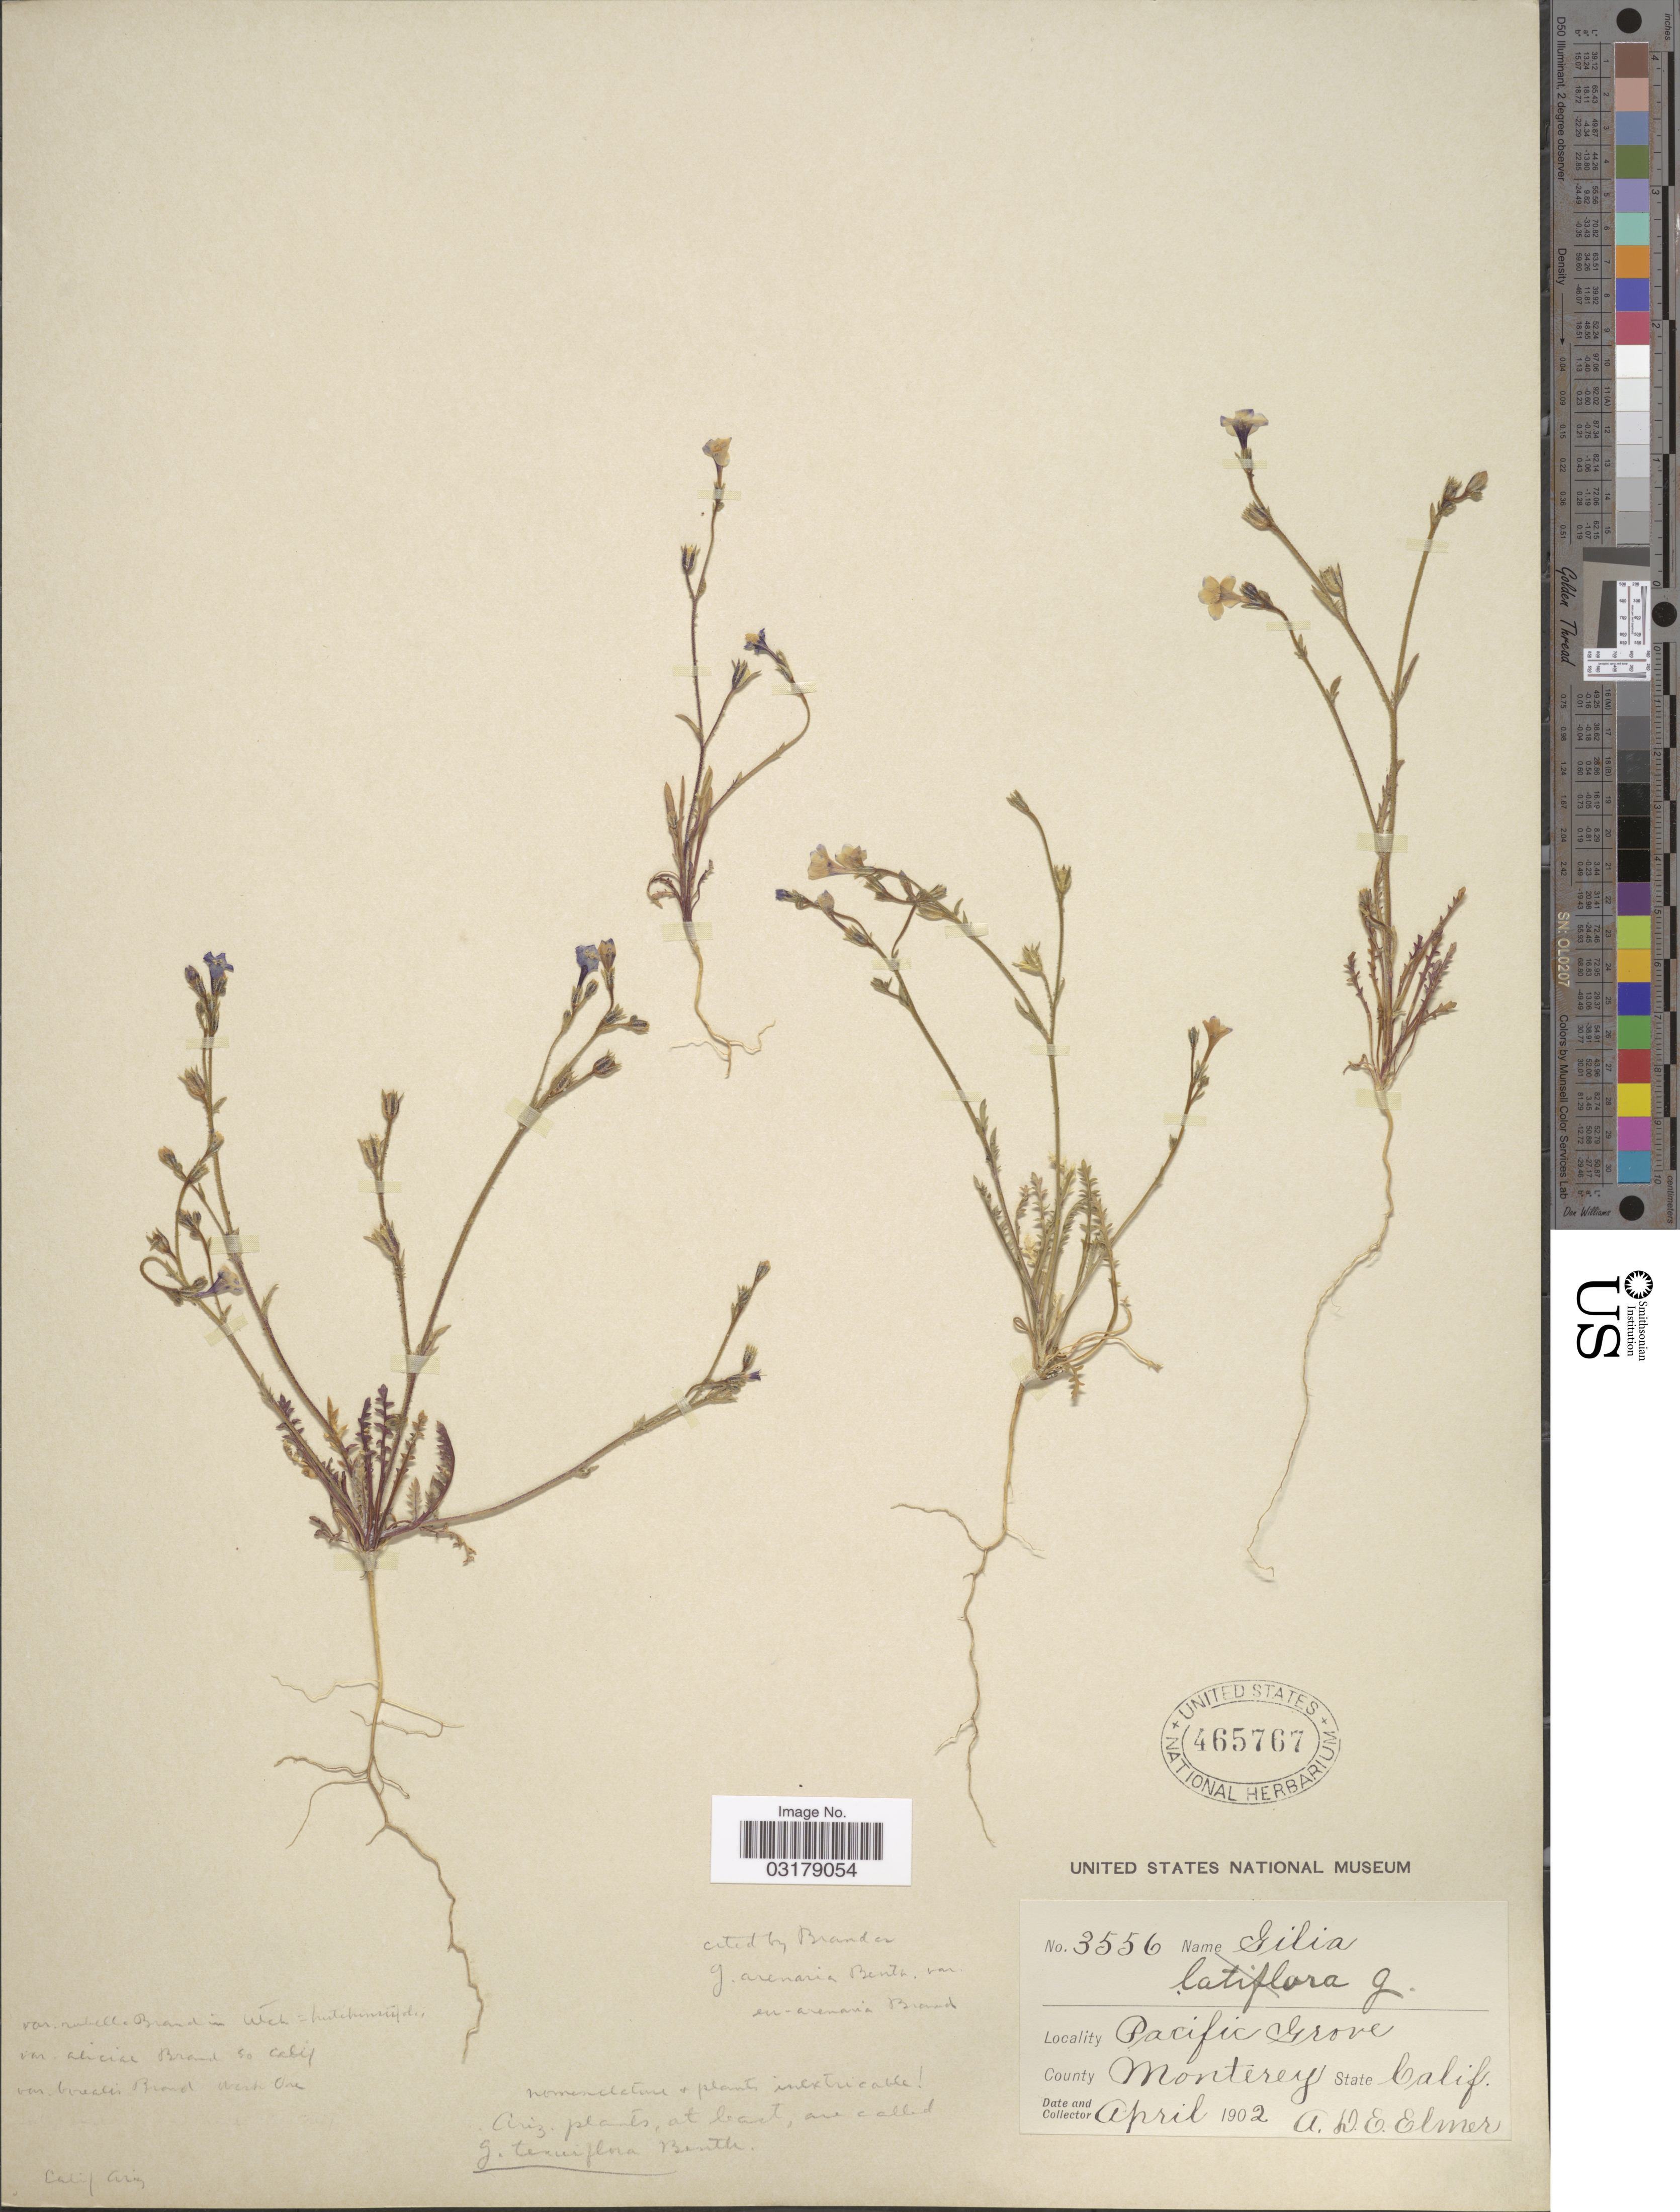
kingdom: Plantae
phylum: Tracheophyta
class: Magnoliopsida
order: Ericales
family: Polemoniaceae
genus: Ipomopsis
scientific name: Ipomopsis aggregata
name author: (Pursh) V.E. Grant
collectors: A. D. E. Elmer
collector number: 3556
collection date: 1902-04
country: United States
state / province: California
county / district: Monterey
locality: County Monterey. Pacific Grove.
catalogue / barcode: US 456767